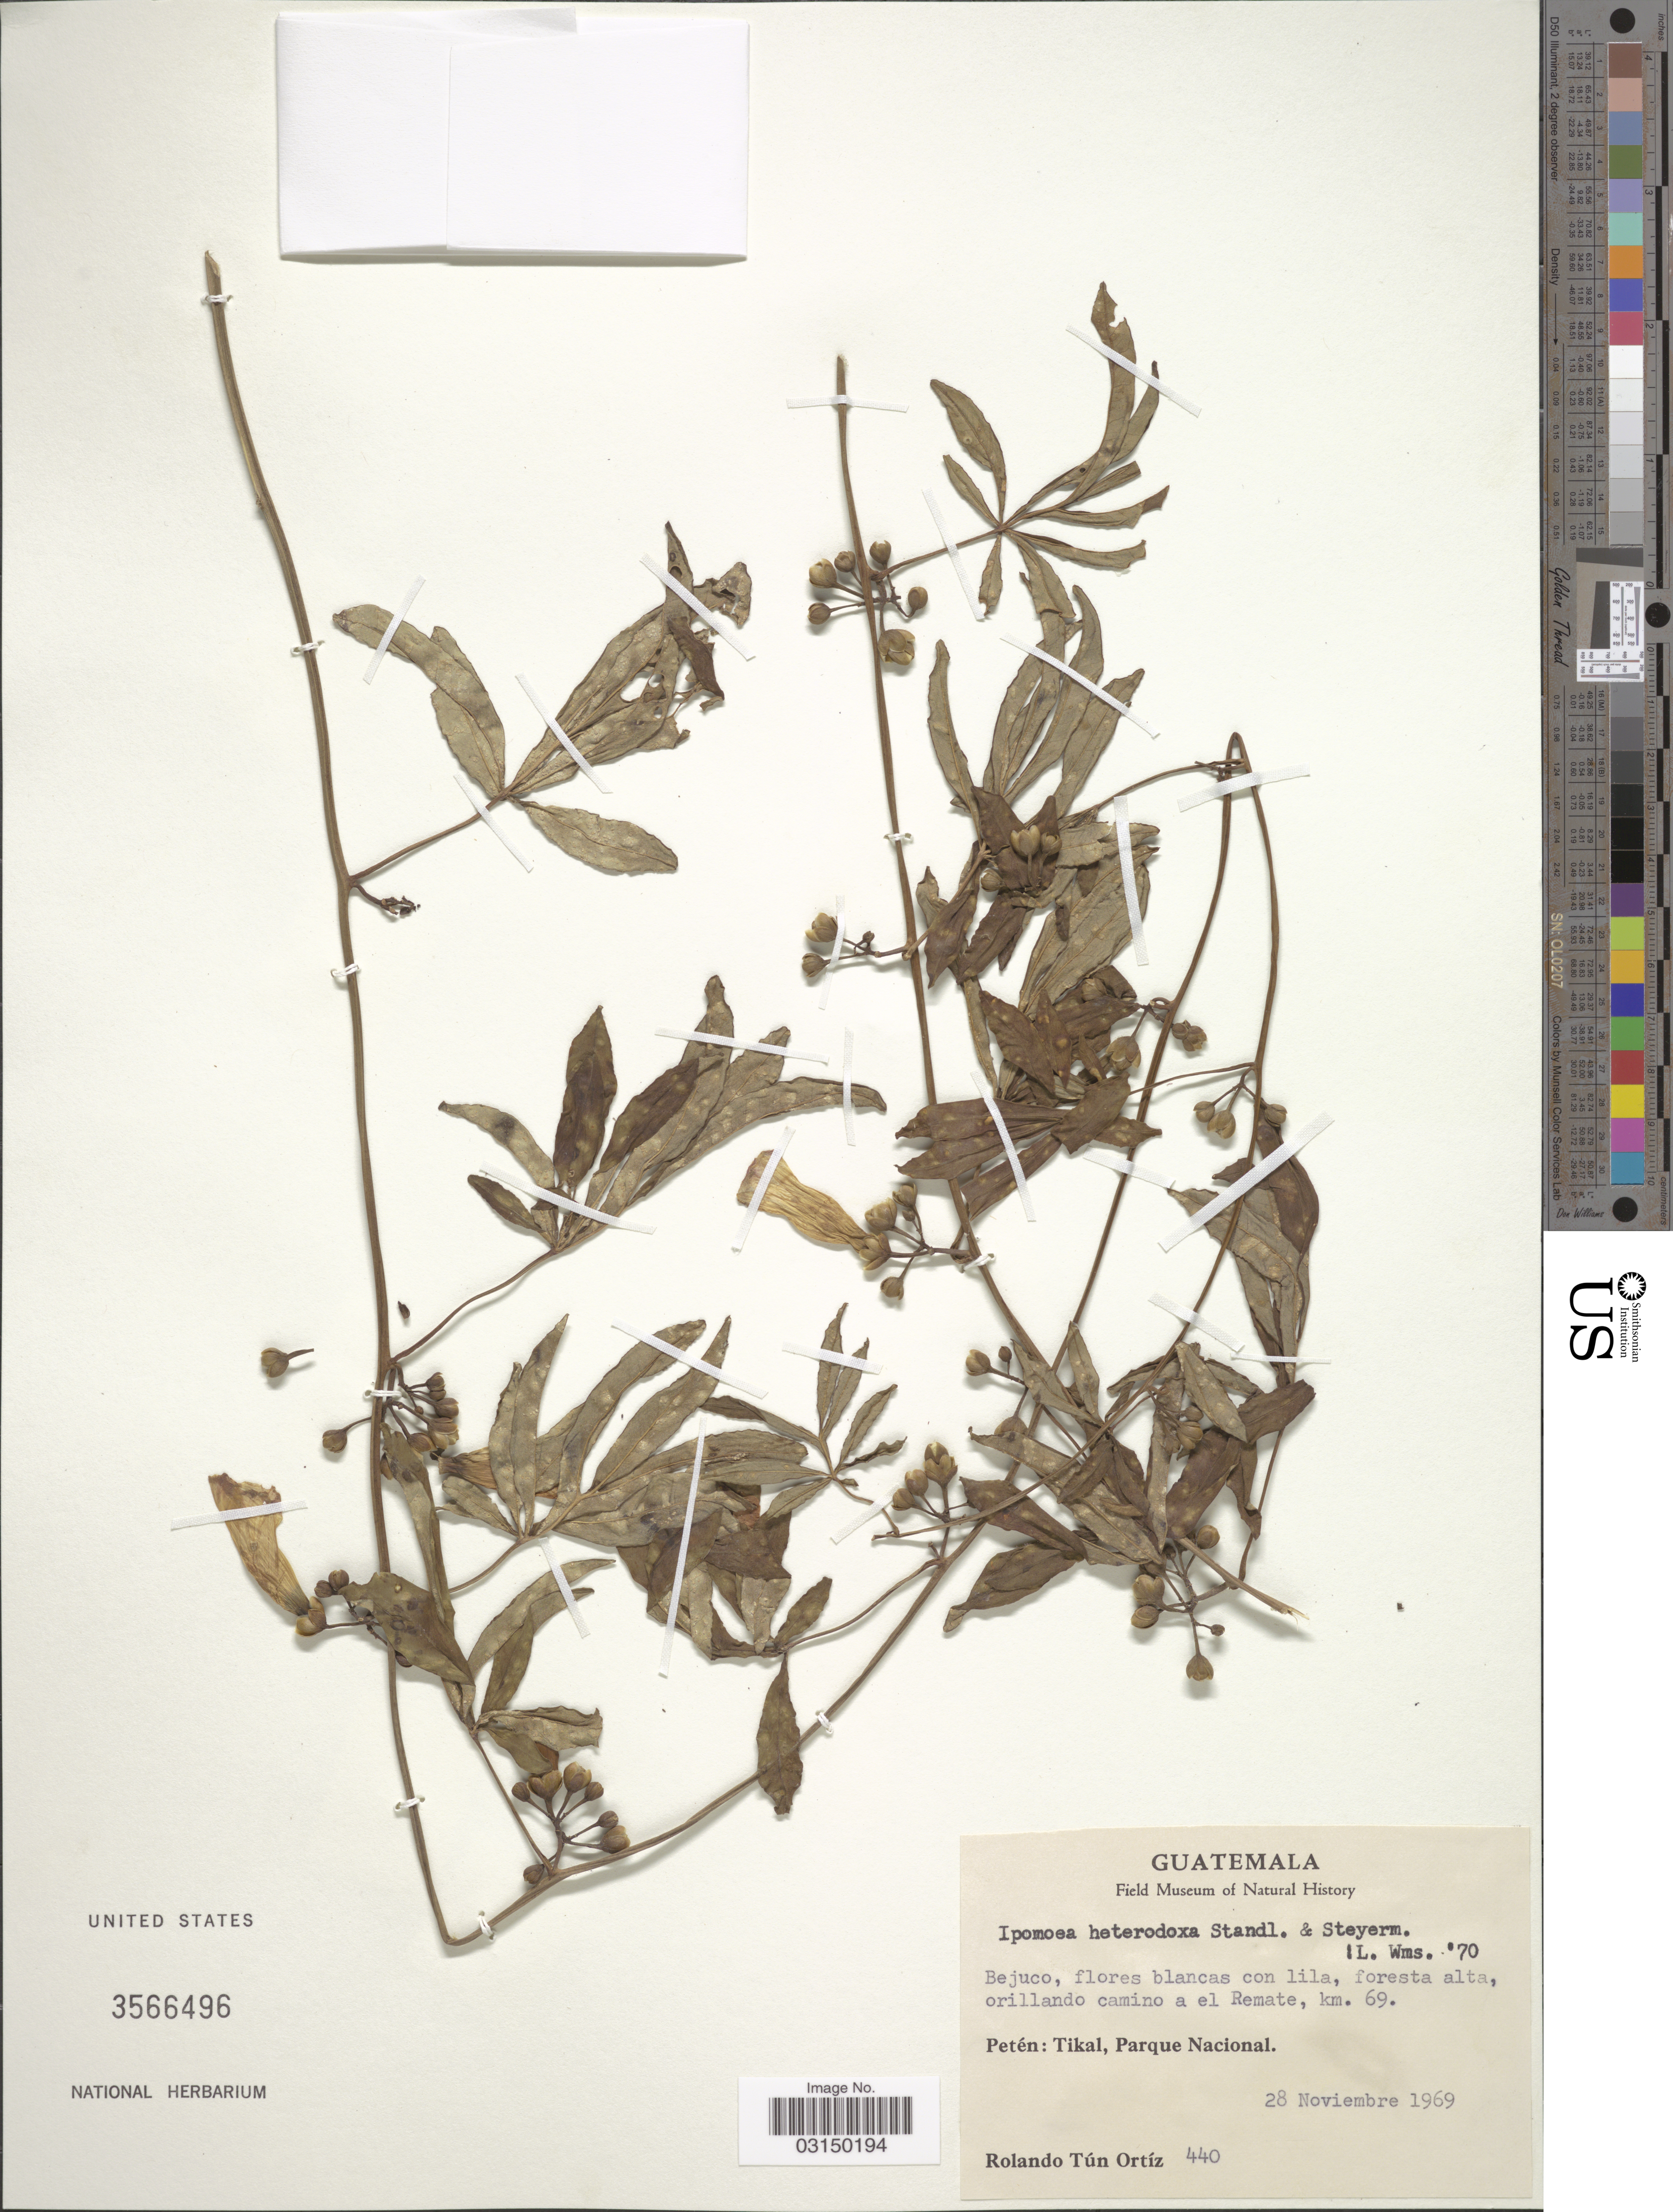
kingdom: Plantae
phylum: Tracheophyta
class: Magnoliopsida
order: Solanales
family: Convolvulaceae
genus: Ipomoea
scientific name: Ipomoea heterodoxa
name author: Standl. & Steyerm.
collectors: R. Ortiz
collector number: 440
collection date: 1969-11-28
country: Guatemala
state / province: El Petén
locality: Orillando camino a el Remate, km. 69. Petén: Tikal, Parque Nacional.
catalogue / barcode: US 3566496